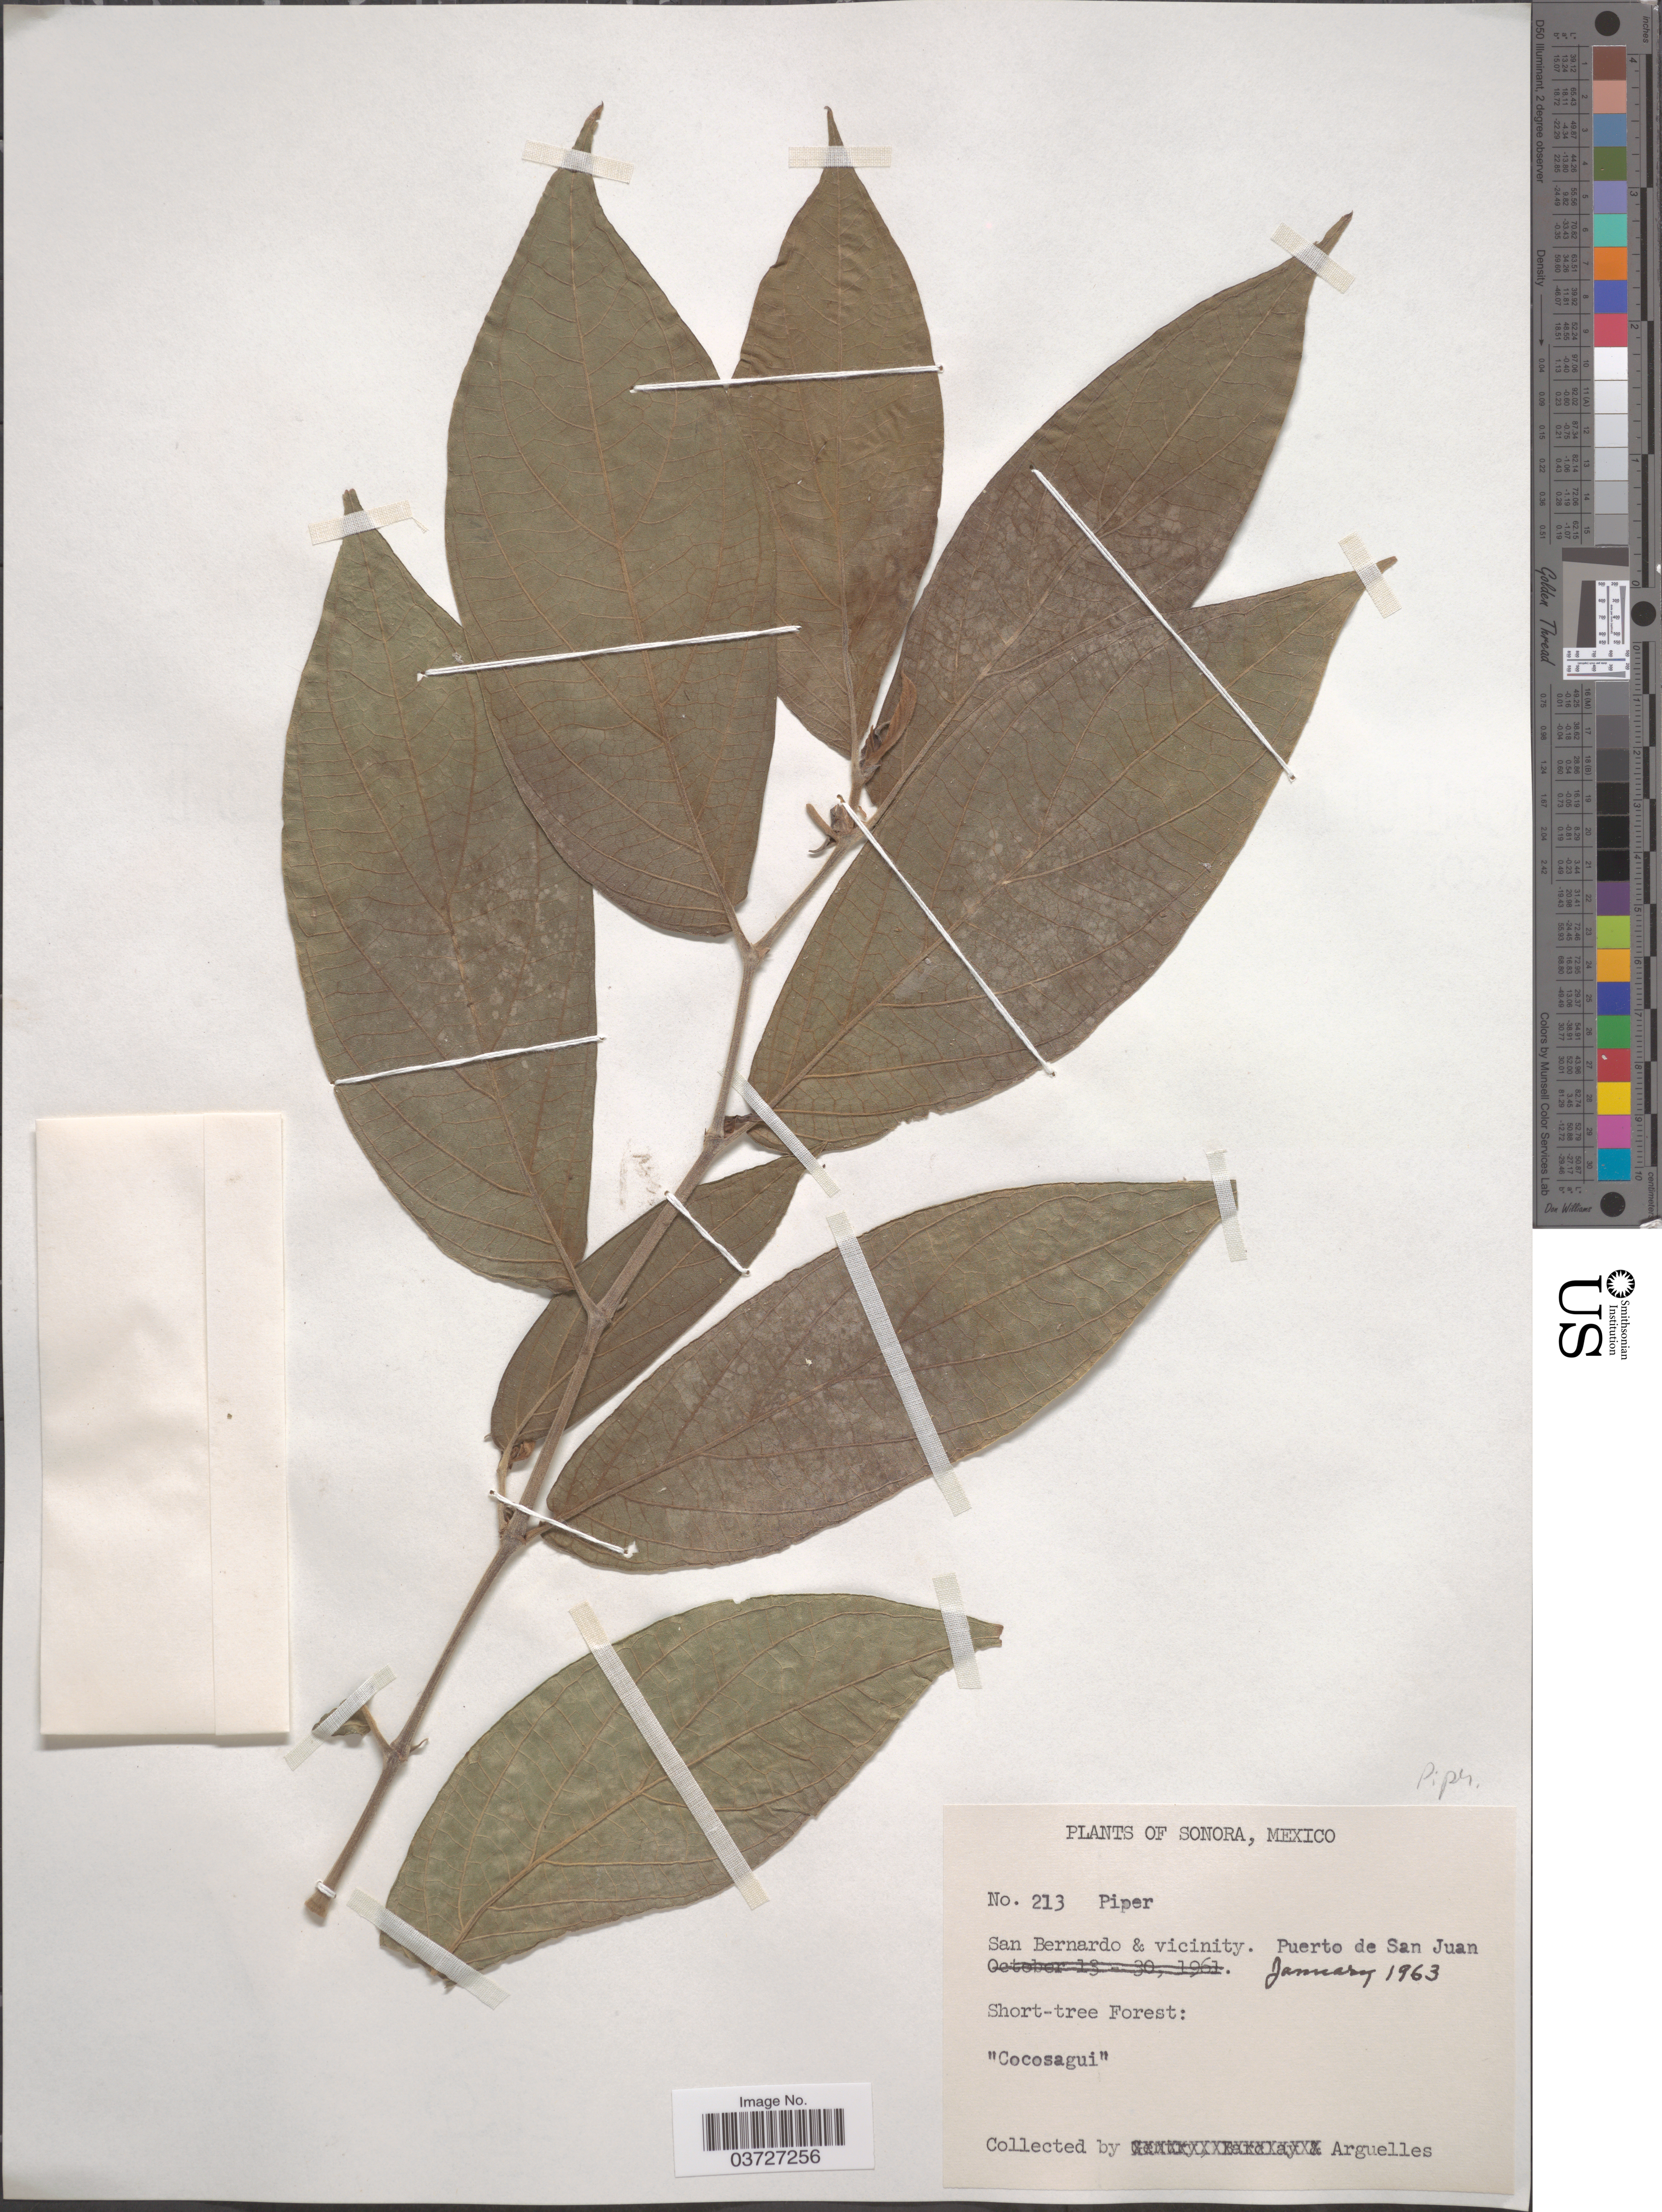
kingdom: Plantae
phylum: Tracheophyta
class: Magnoliopsida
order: Piperales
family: Piperaceae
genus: Piper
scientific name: Piper sp.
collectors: Arguelles, --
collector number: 213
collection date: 1963-01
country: Mexico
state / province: Sonora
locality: San Bernardo & vicinity. Puerto de San Juan.